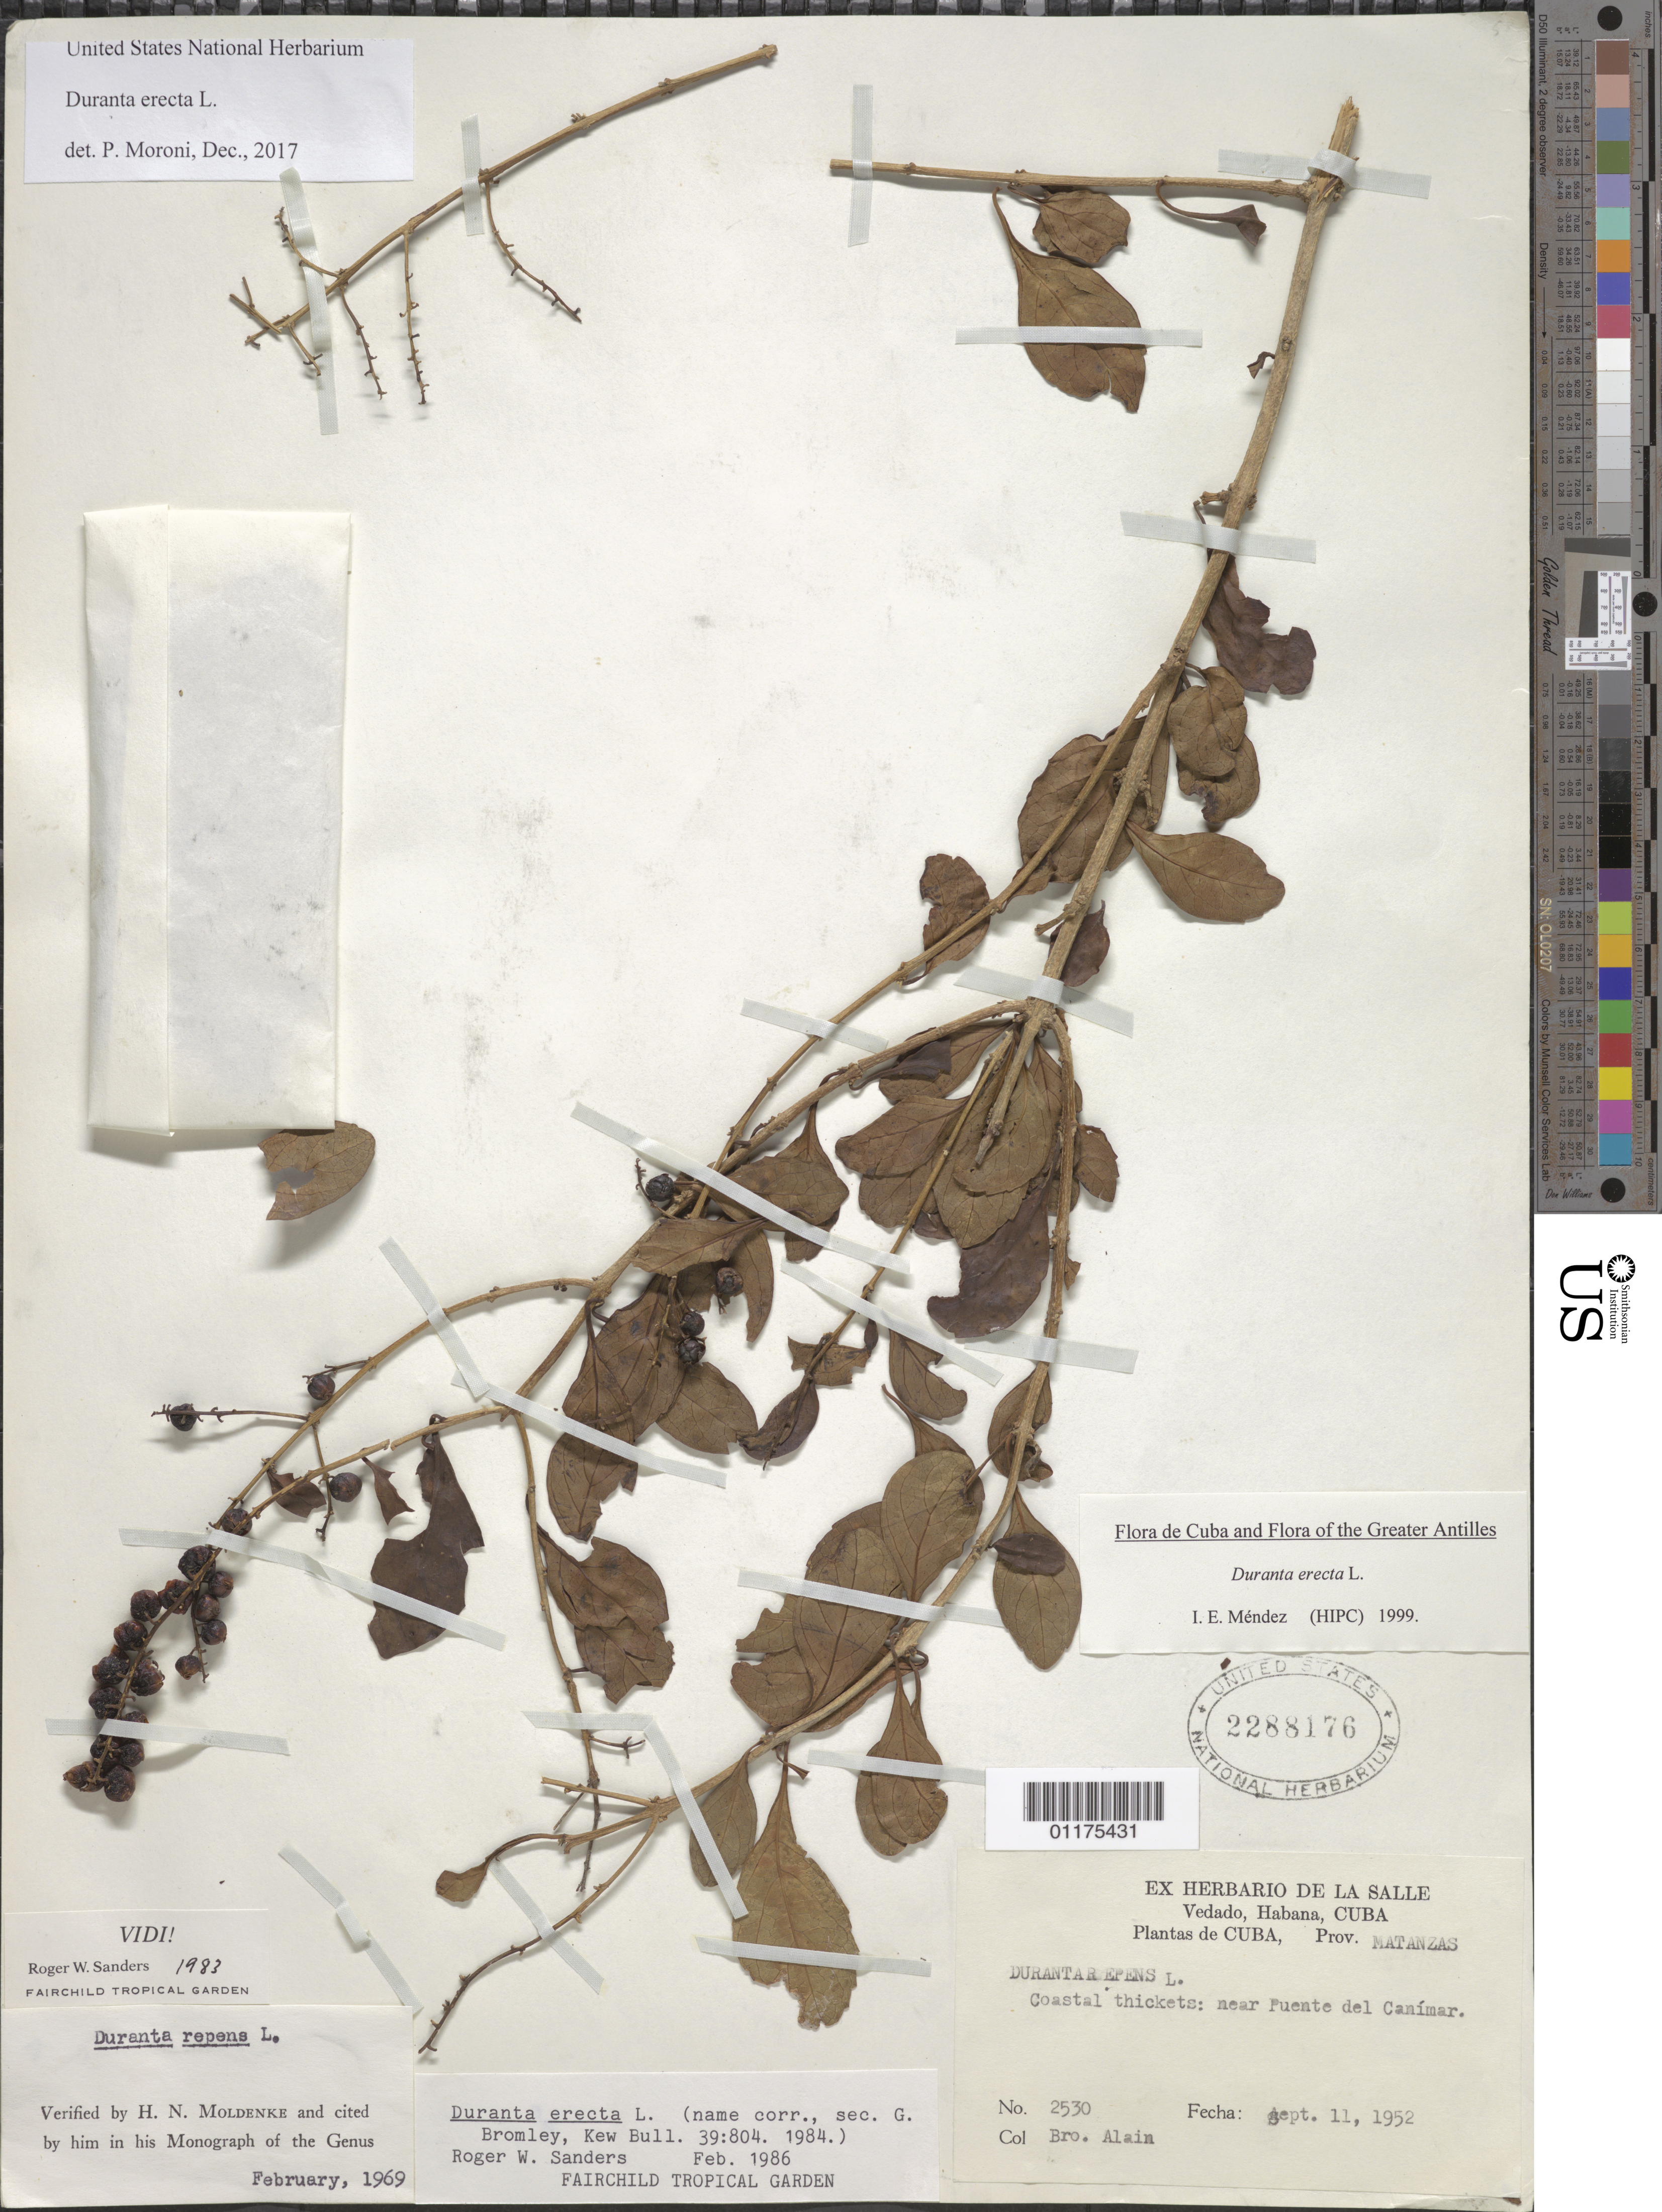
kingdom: Plantae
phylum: Tracheophyta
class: Magnoliopsida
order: Lamiales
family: Verbenaceae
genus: Duranta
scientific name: Duranta erecta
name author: L.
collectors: A. H. Liogier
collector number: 2530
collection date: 1952-09-11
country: Cuba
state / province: Matanzas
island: Cuba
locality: Habana, Vedado, near Puente del Canimar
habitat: Coastal thickets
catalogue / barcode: US 2288176